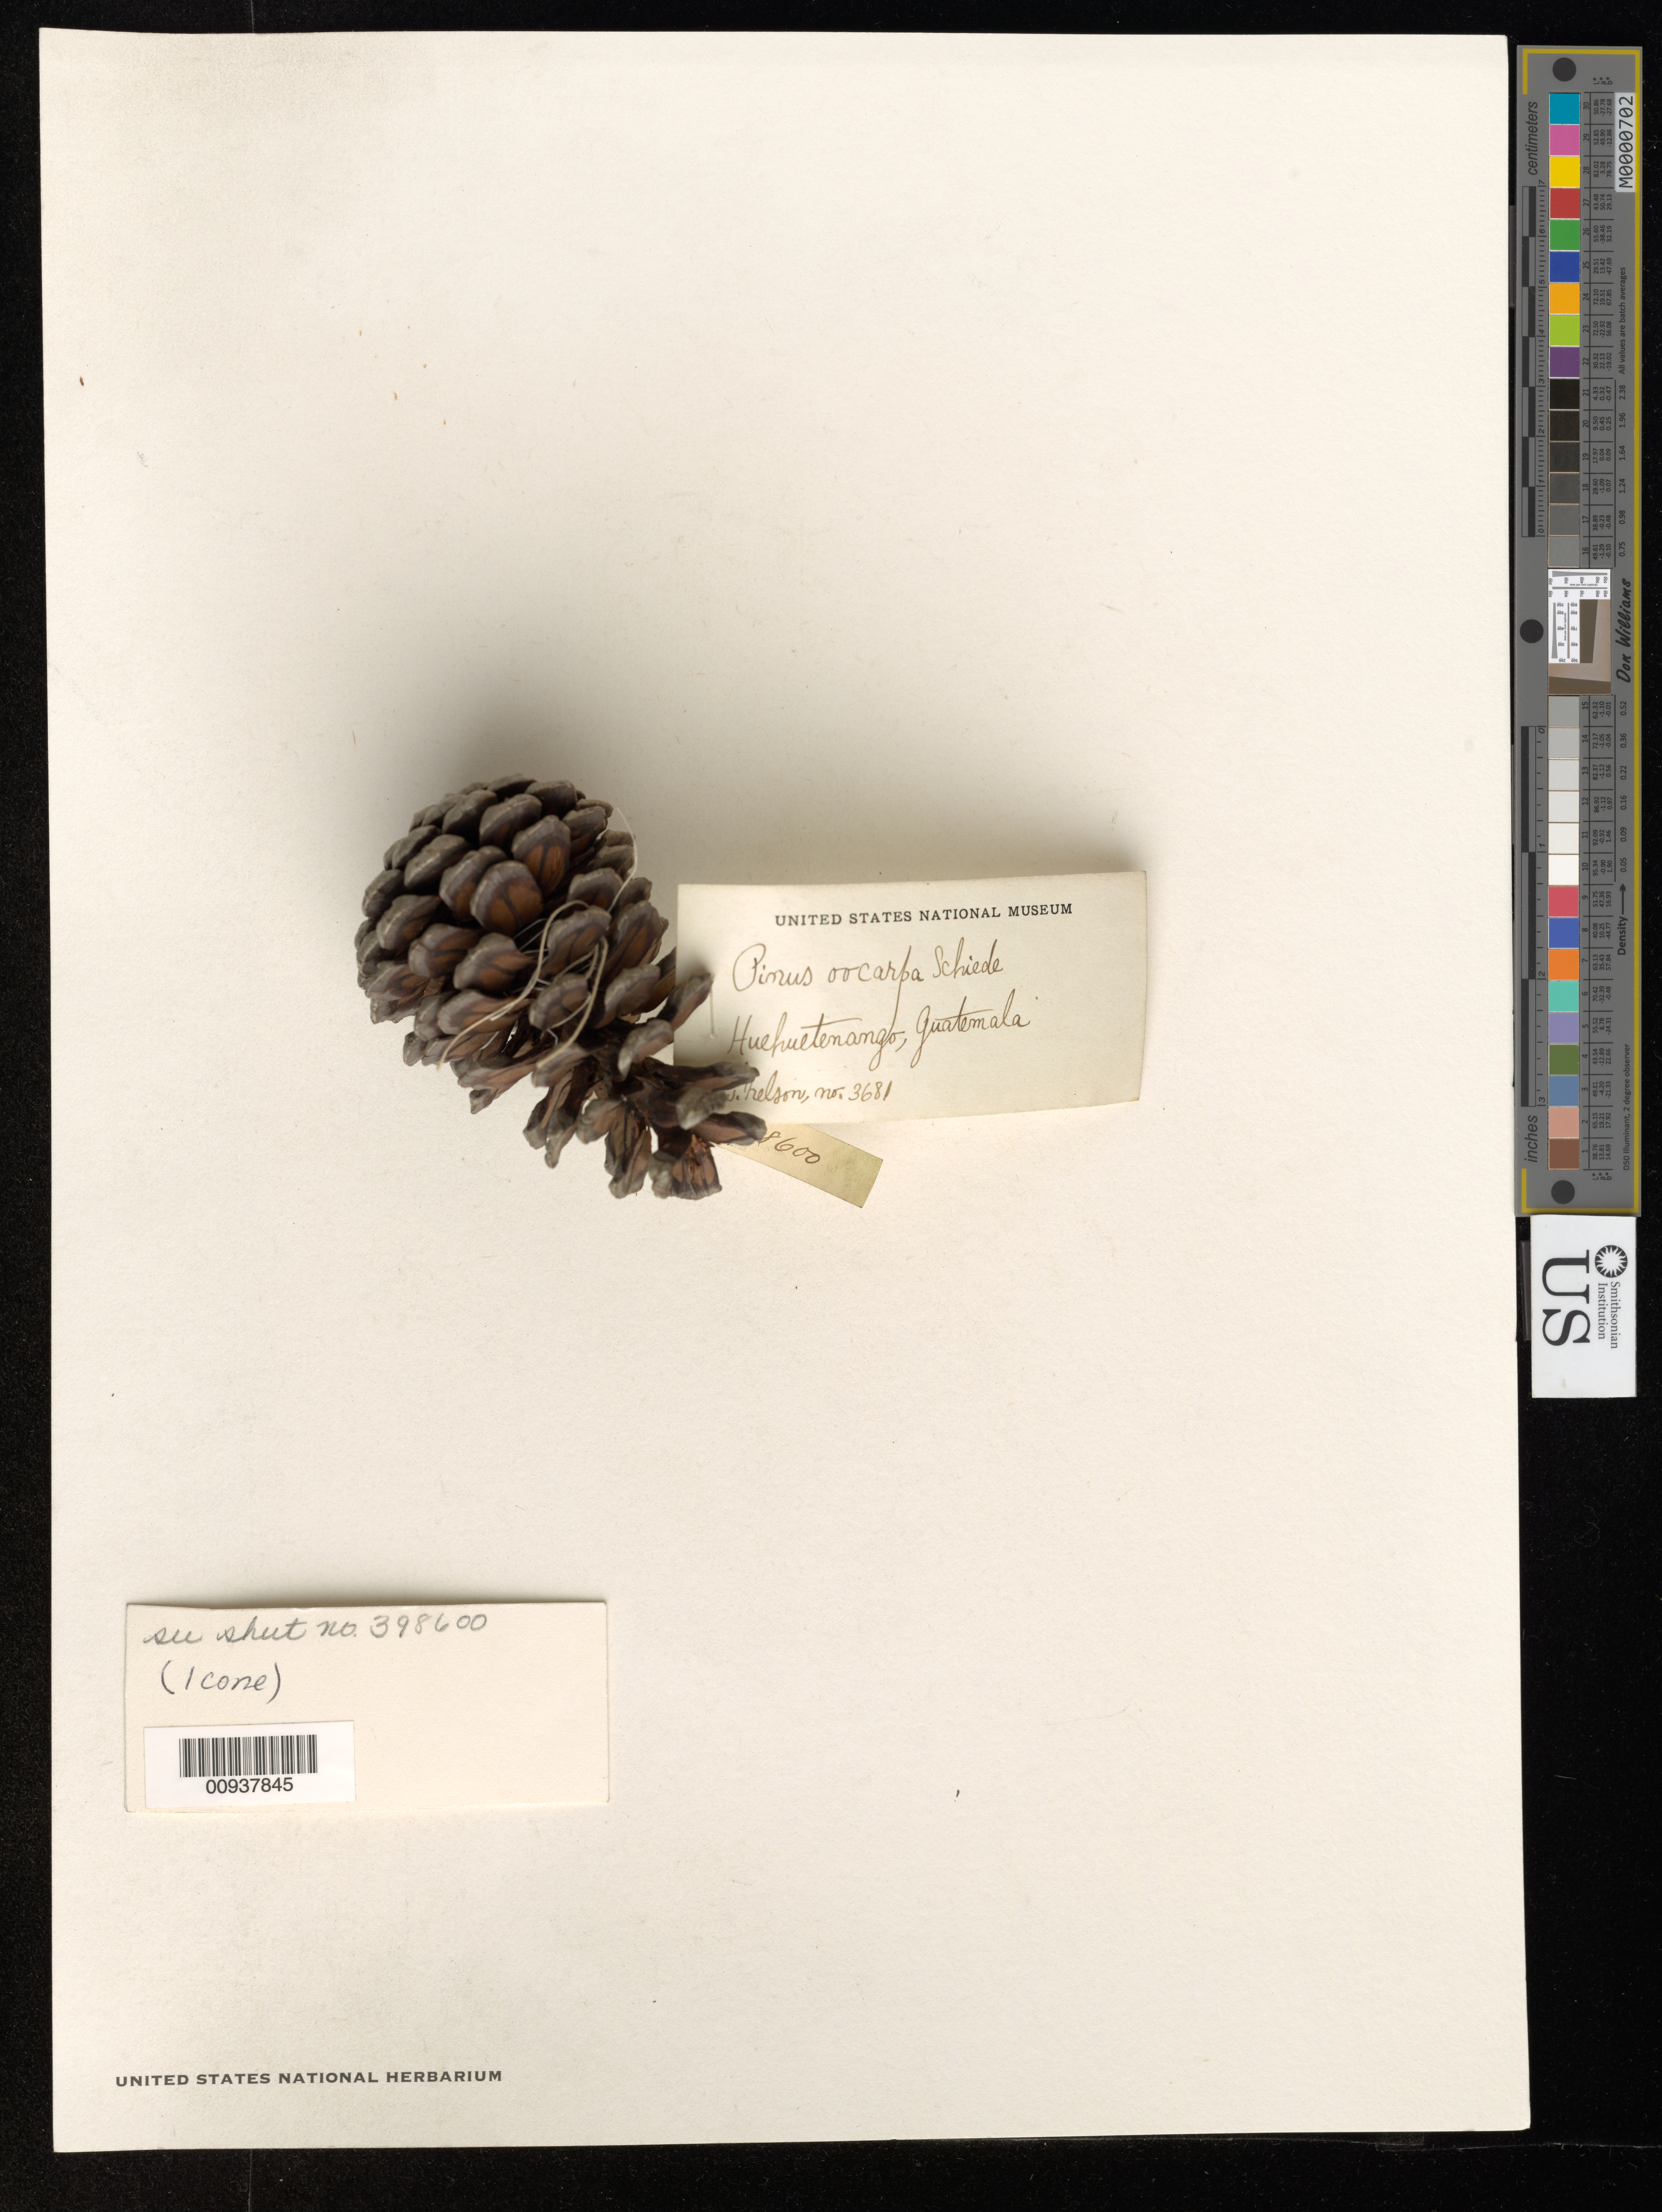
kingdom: Plantae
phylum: Tracheophyta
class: Pinopsida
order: Pinales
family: Pinaceae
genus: Pinus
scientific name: Pinus oocarpa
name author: Schiede ex Schltdl.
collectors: E. W. Nelson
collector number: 3681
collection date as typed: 10 Jan 1896 to 11 Jan 1896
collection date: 1896-01-10/1896-01-11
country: Guatemala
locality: Roadside near Huehuetenango.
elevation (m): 1981